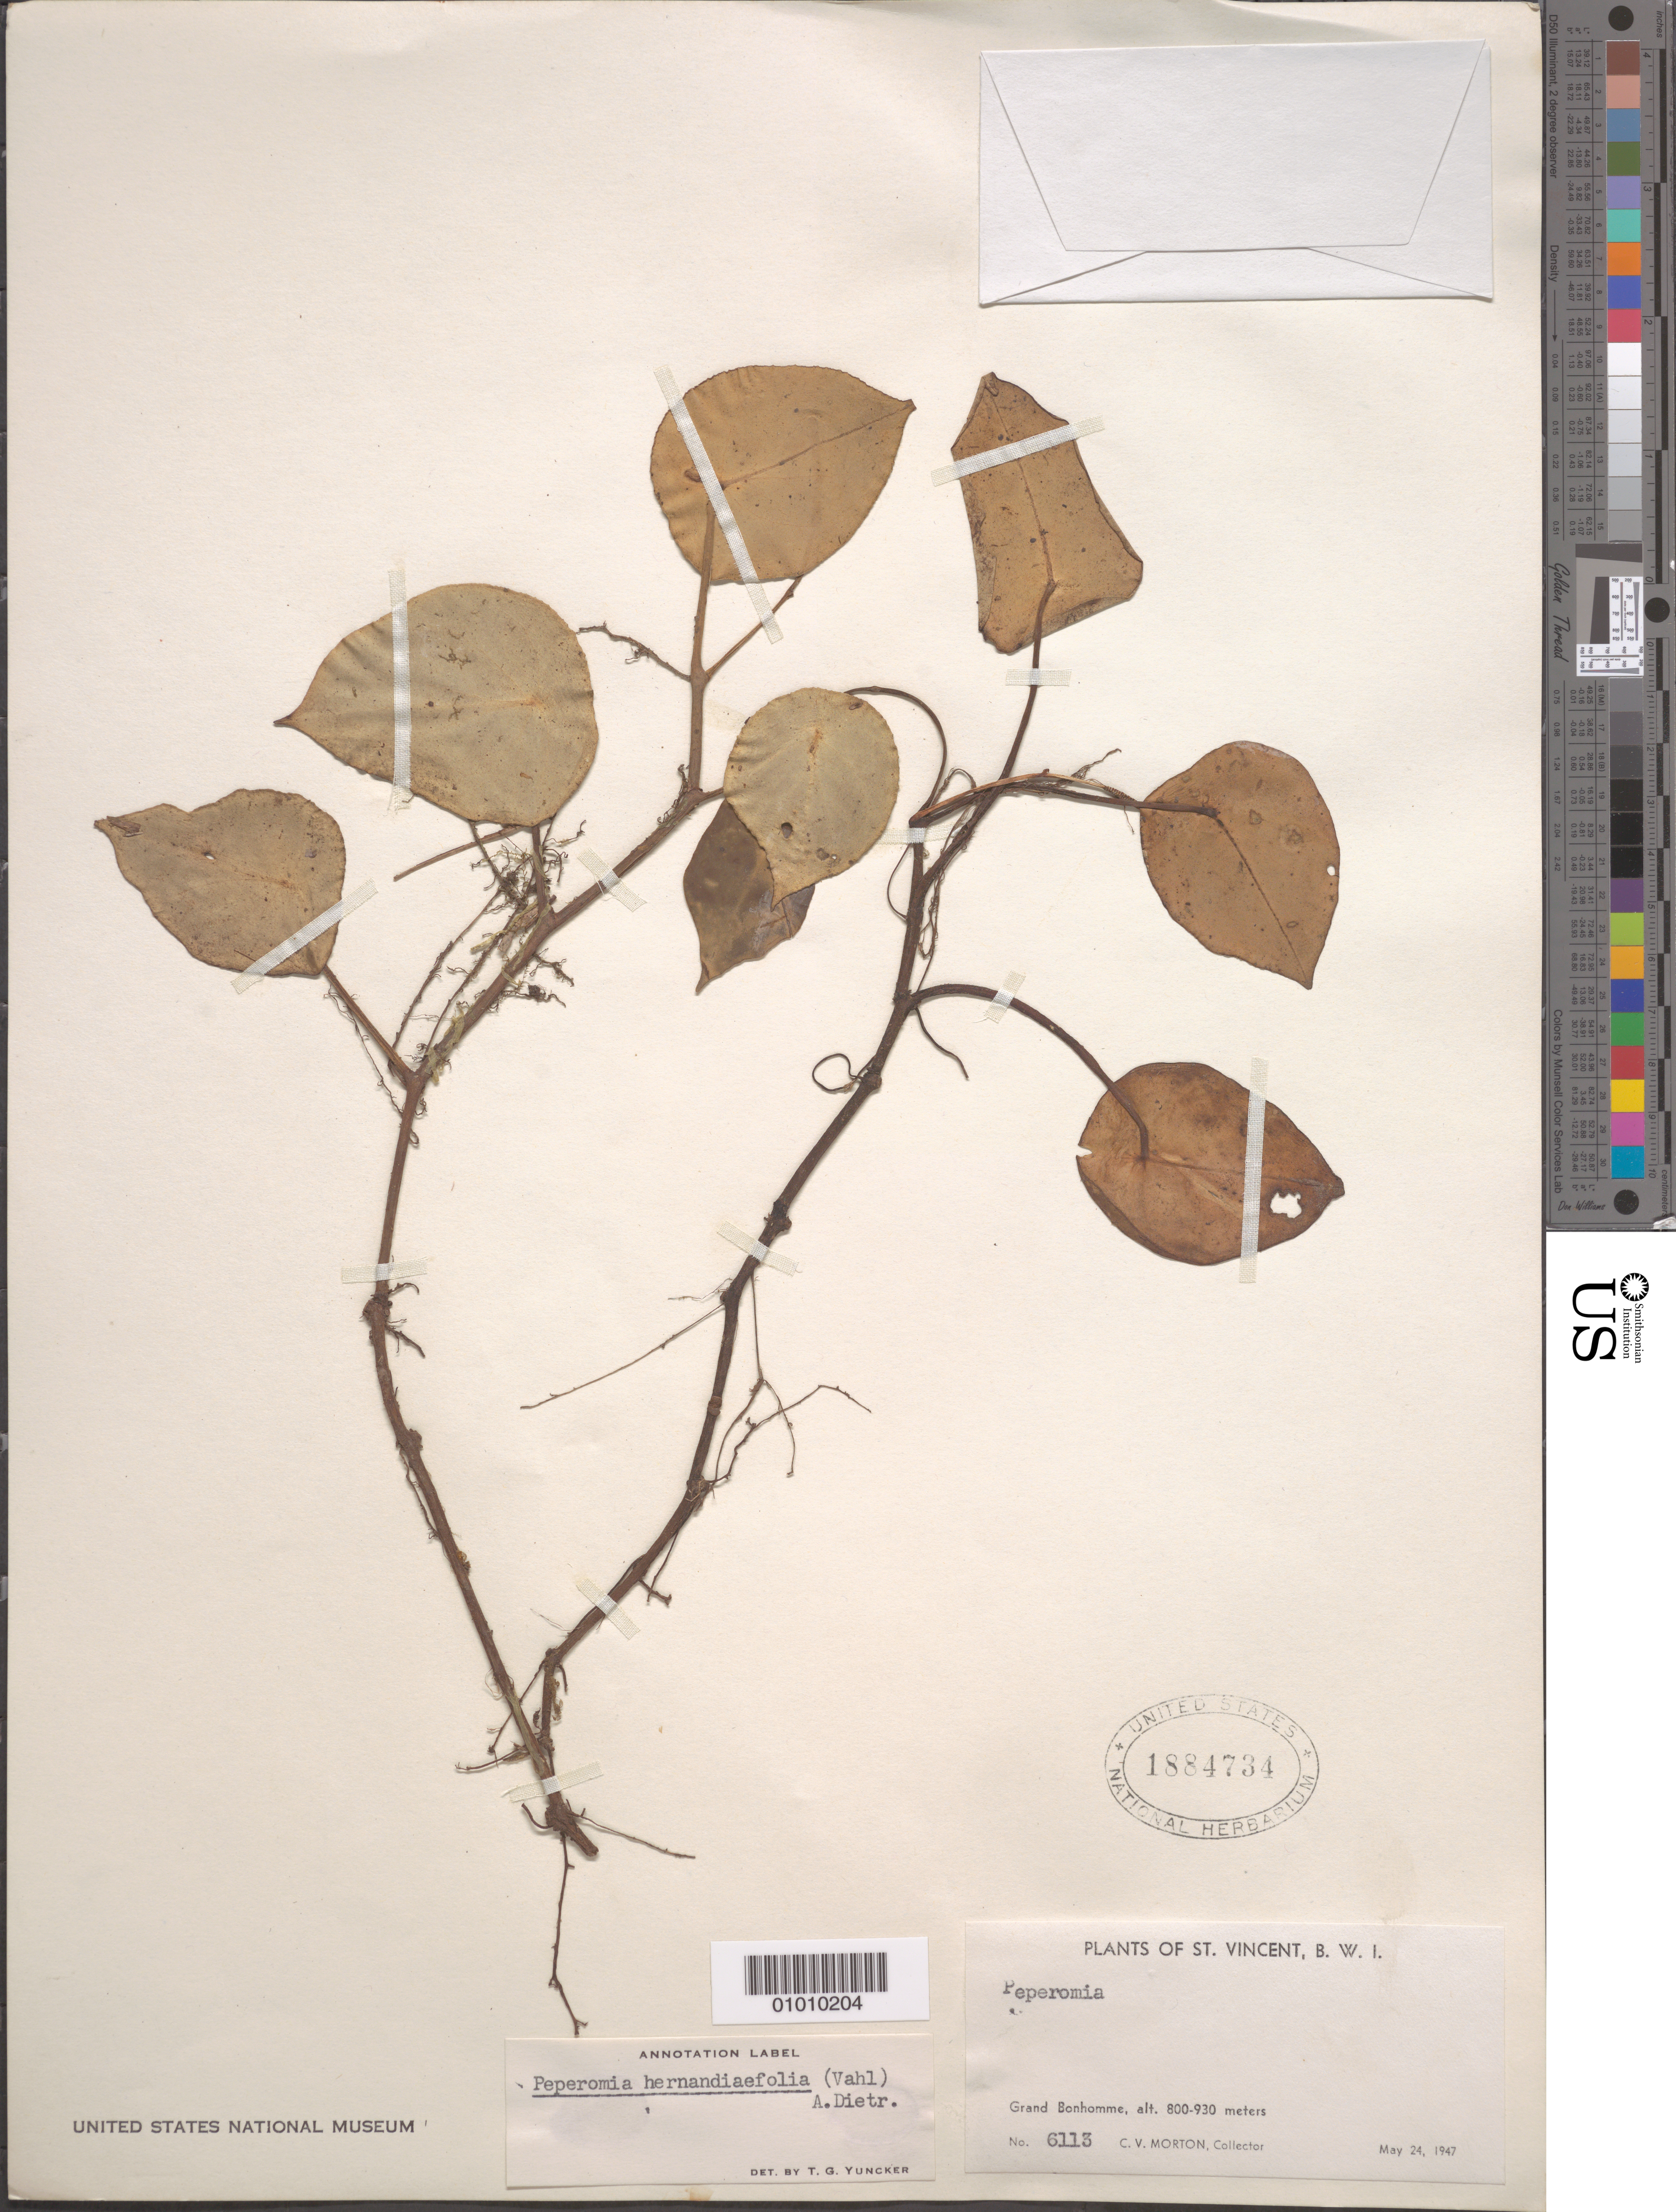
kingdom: Plantae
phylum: Tracheophyta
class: Magnoliopsida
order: Piperales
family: Piperaceae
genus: Peperomia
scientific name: Peperomia hernandiifolia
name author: (Vahl) A. Dietr.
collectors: C. V. Morton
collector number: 6113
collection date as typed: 24 May 1947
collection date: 1947-05-24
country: St. Vincent - Grenadines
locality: Grand Bonhomme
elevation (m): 800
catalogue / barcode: US 1884734